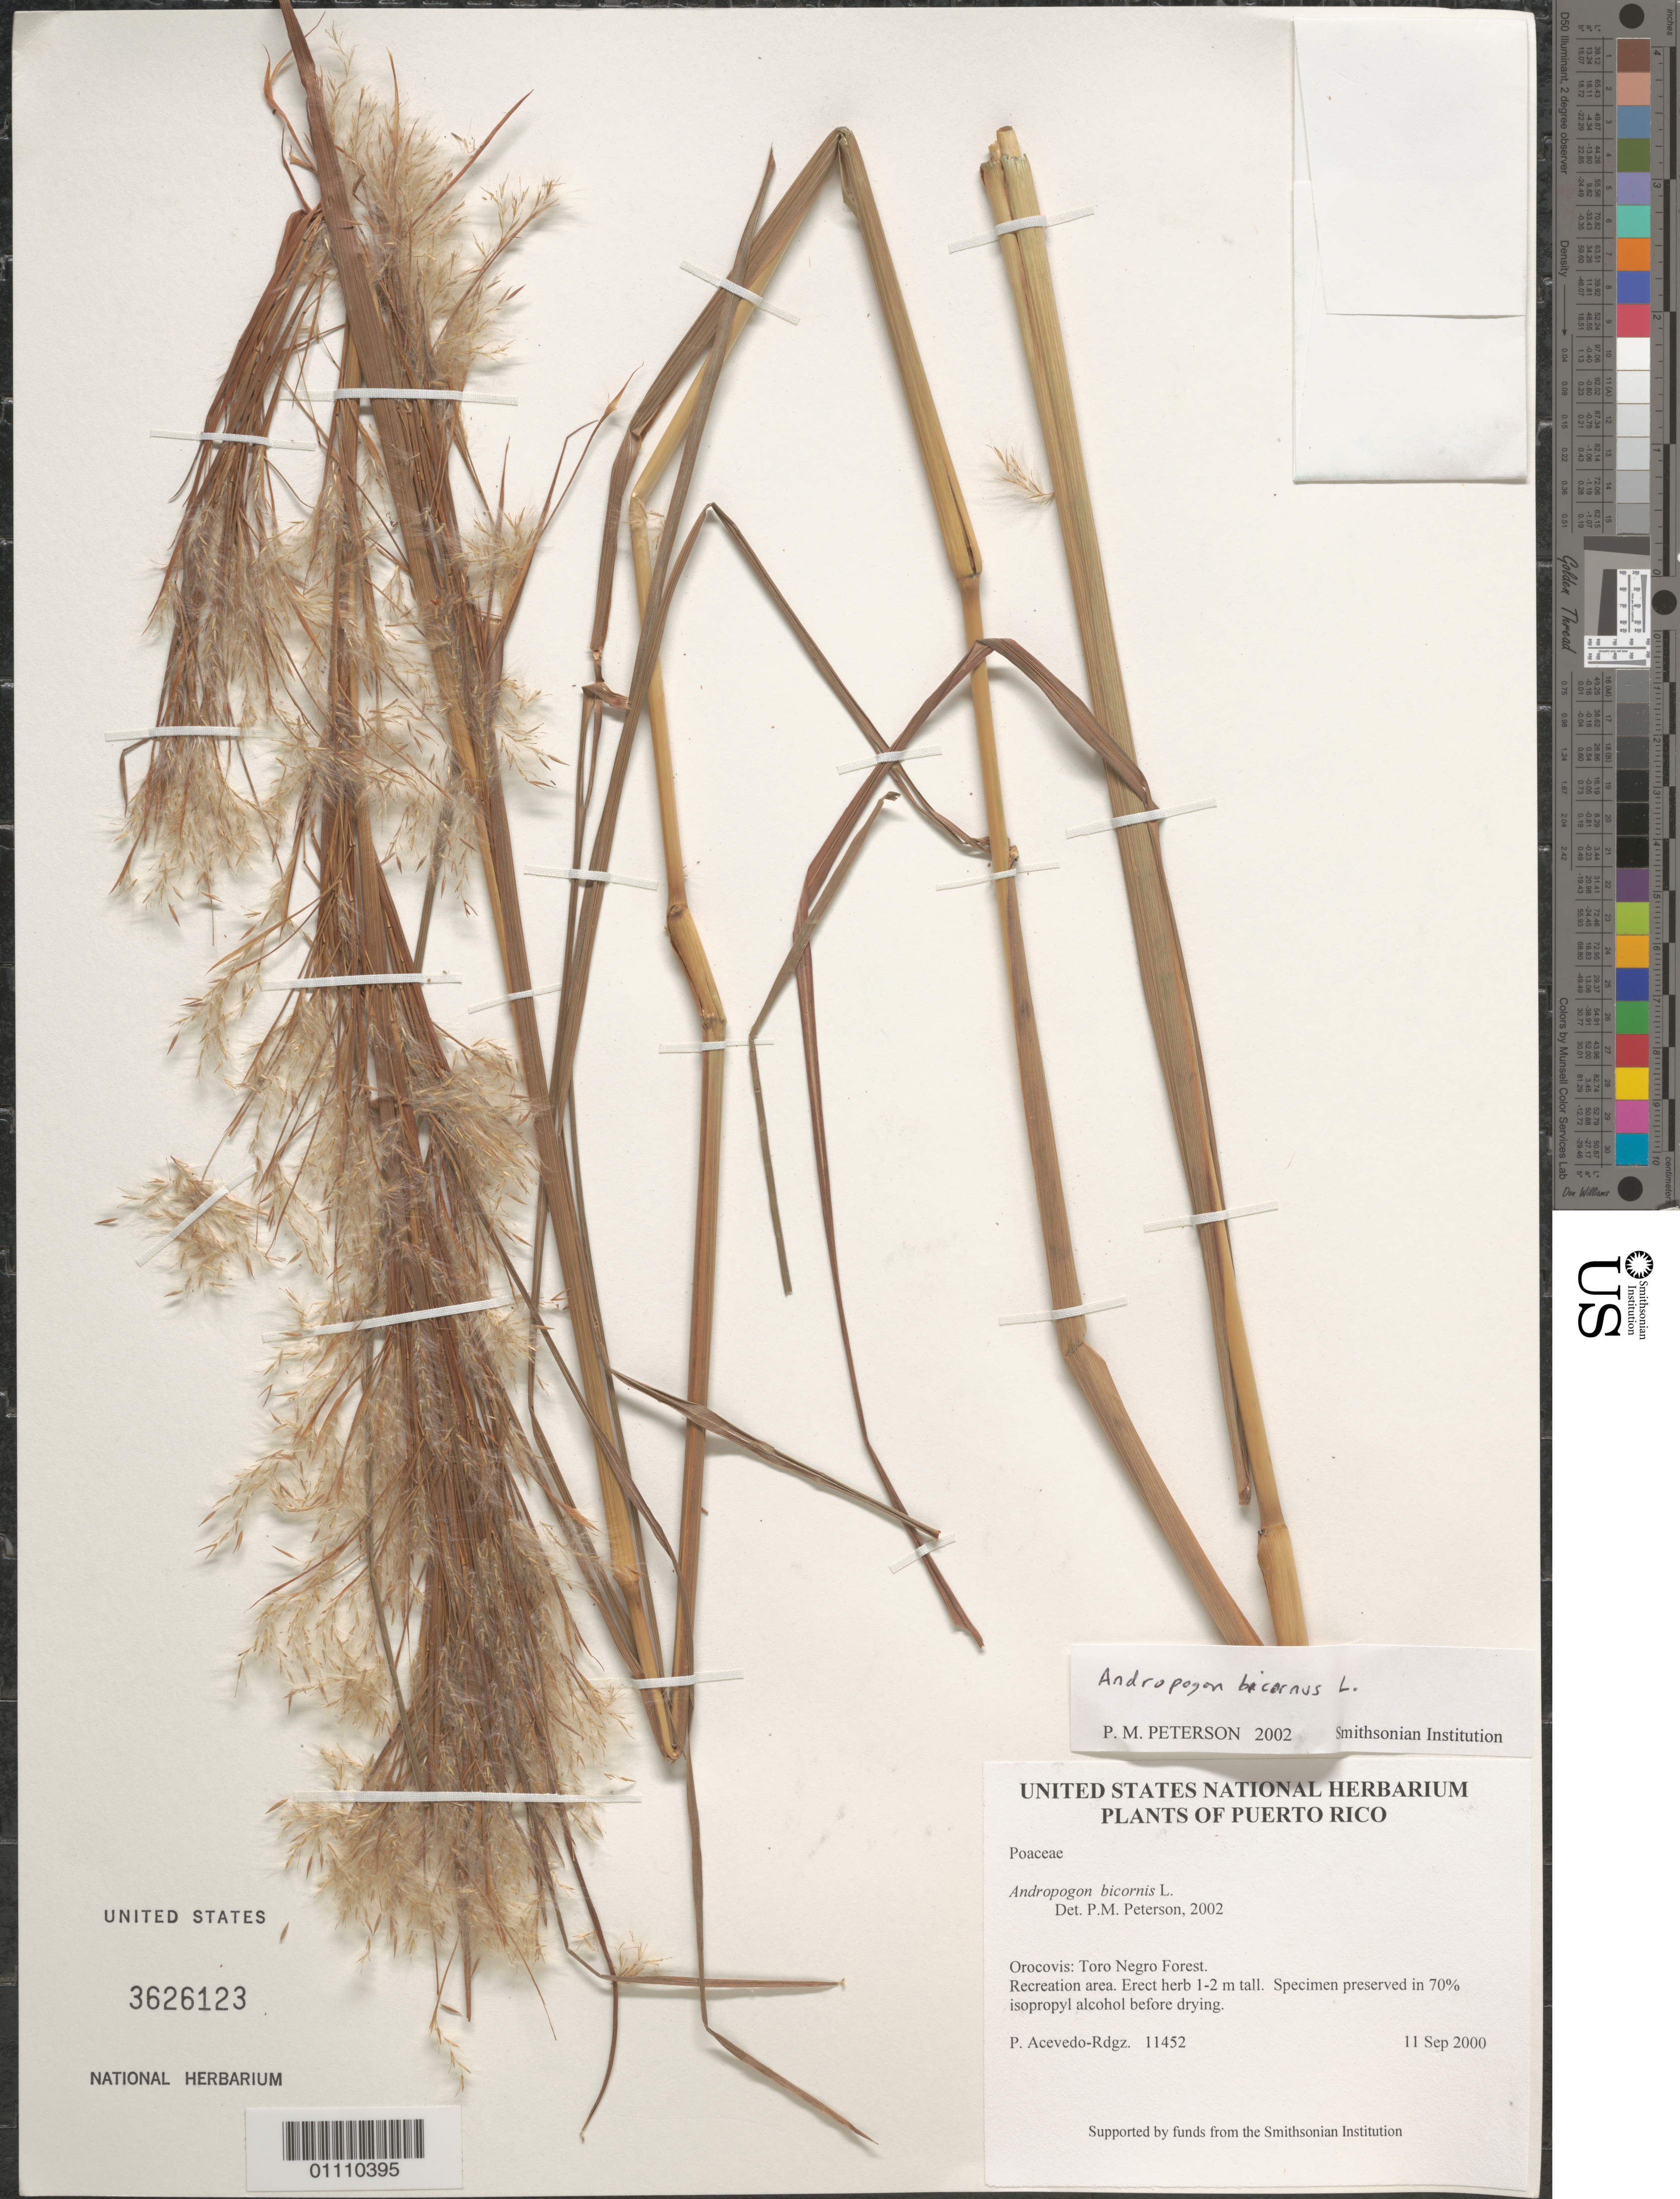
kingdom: Plantae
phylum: Tracheophyta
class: Liliopsida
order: Poales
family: Poaceae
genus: Andropogon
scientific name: Andropogon bicornis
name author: L.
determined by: Peterson, Paul M., (BOT), Smithsonian Institution - National Museum of Natural History (UNITED STATES)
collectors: P. Acevedo-Rodr.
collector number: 11452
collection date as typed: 11 Sep 2000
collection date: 2000-09-11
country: Puerto Rico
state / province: Orocovis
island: Puerto Rico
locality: Orocovis: Toro Negro Forest.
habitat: Recreation area.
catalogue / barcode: US 3626123